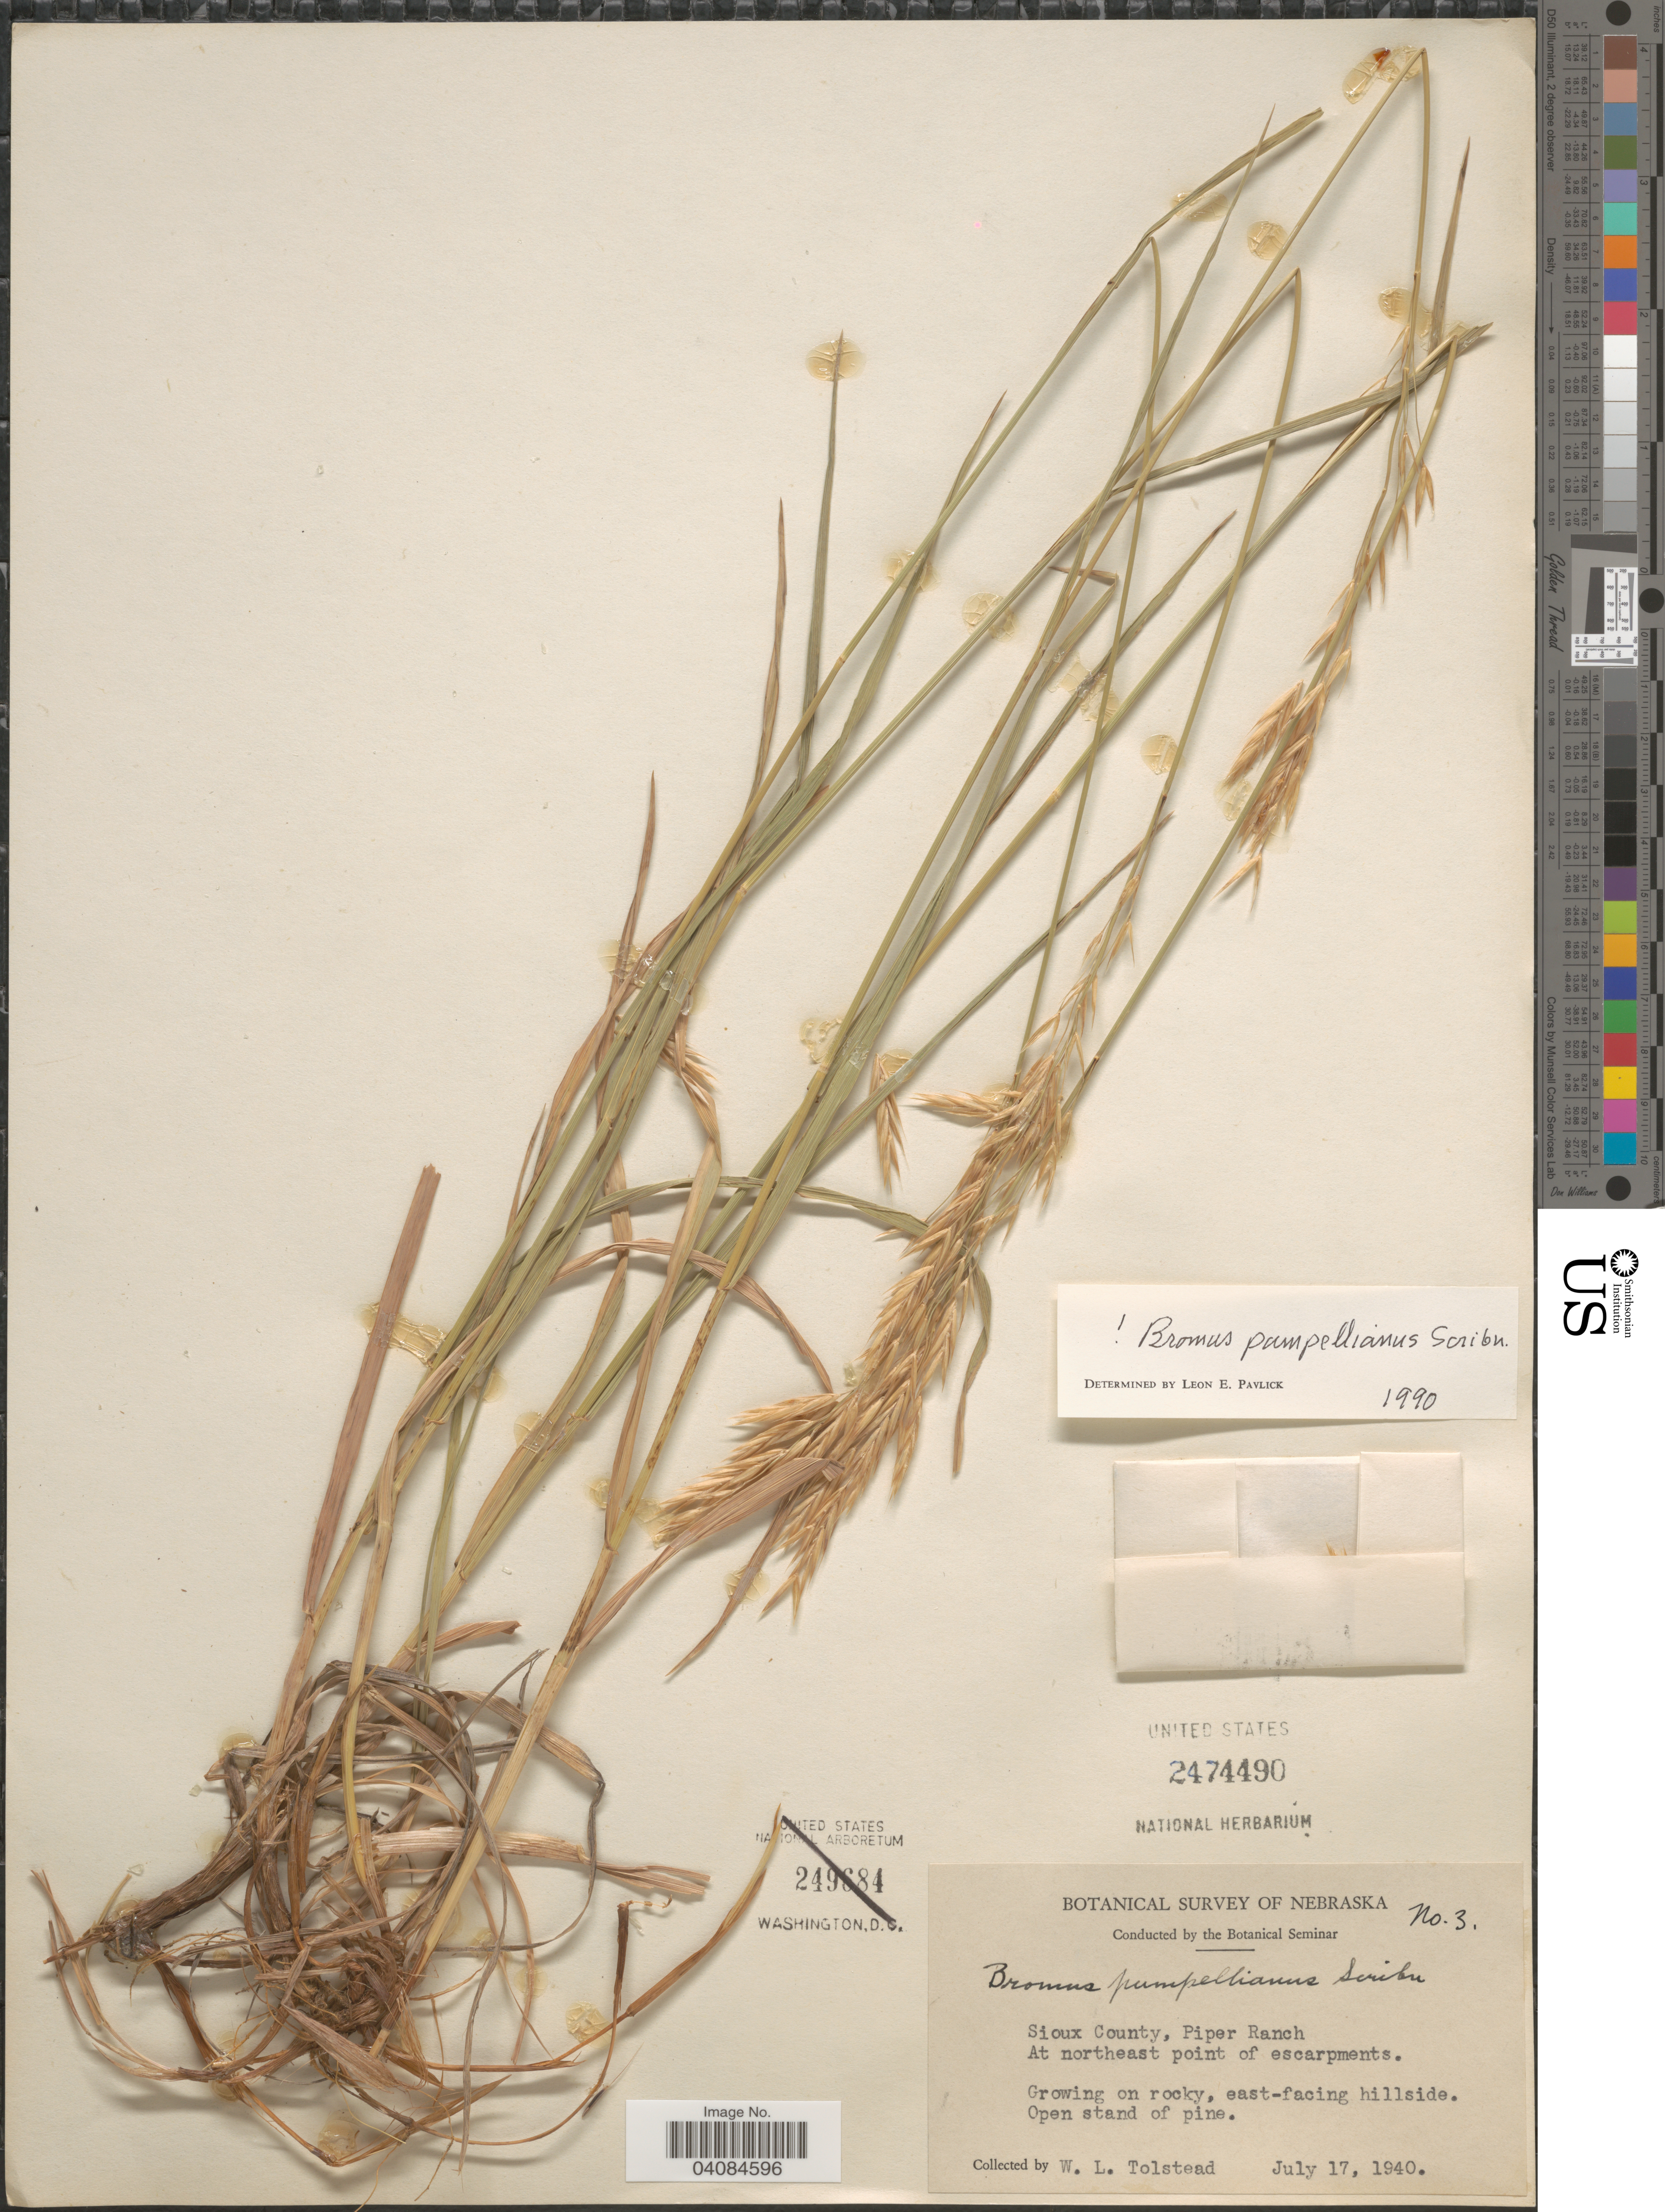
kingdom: Plantae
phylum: Tracheophyta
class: Liliopsida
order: Poales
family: Poaceae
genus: Bromus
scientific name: Bromus pumpellianus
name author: Scribn.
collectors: W. Tolstead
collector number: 3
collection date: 1940-07-17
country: United States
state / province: Nebraska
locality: Botanical Survey of Nebraska. Sioux County, Piper Ranch. At northeast point of escarpments. On rocky, east-facing hillside.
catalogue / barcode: US 2474490